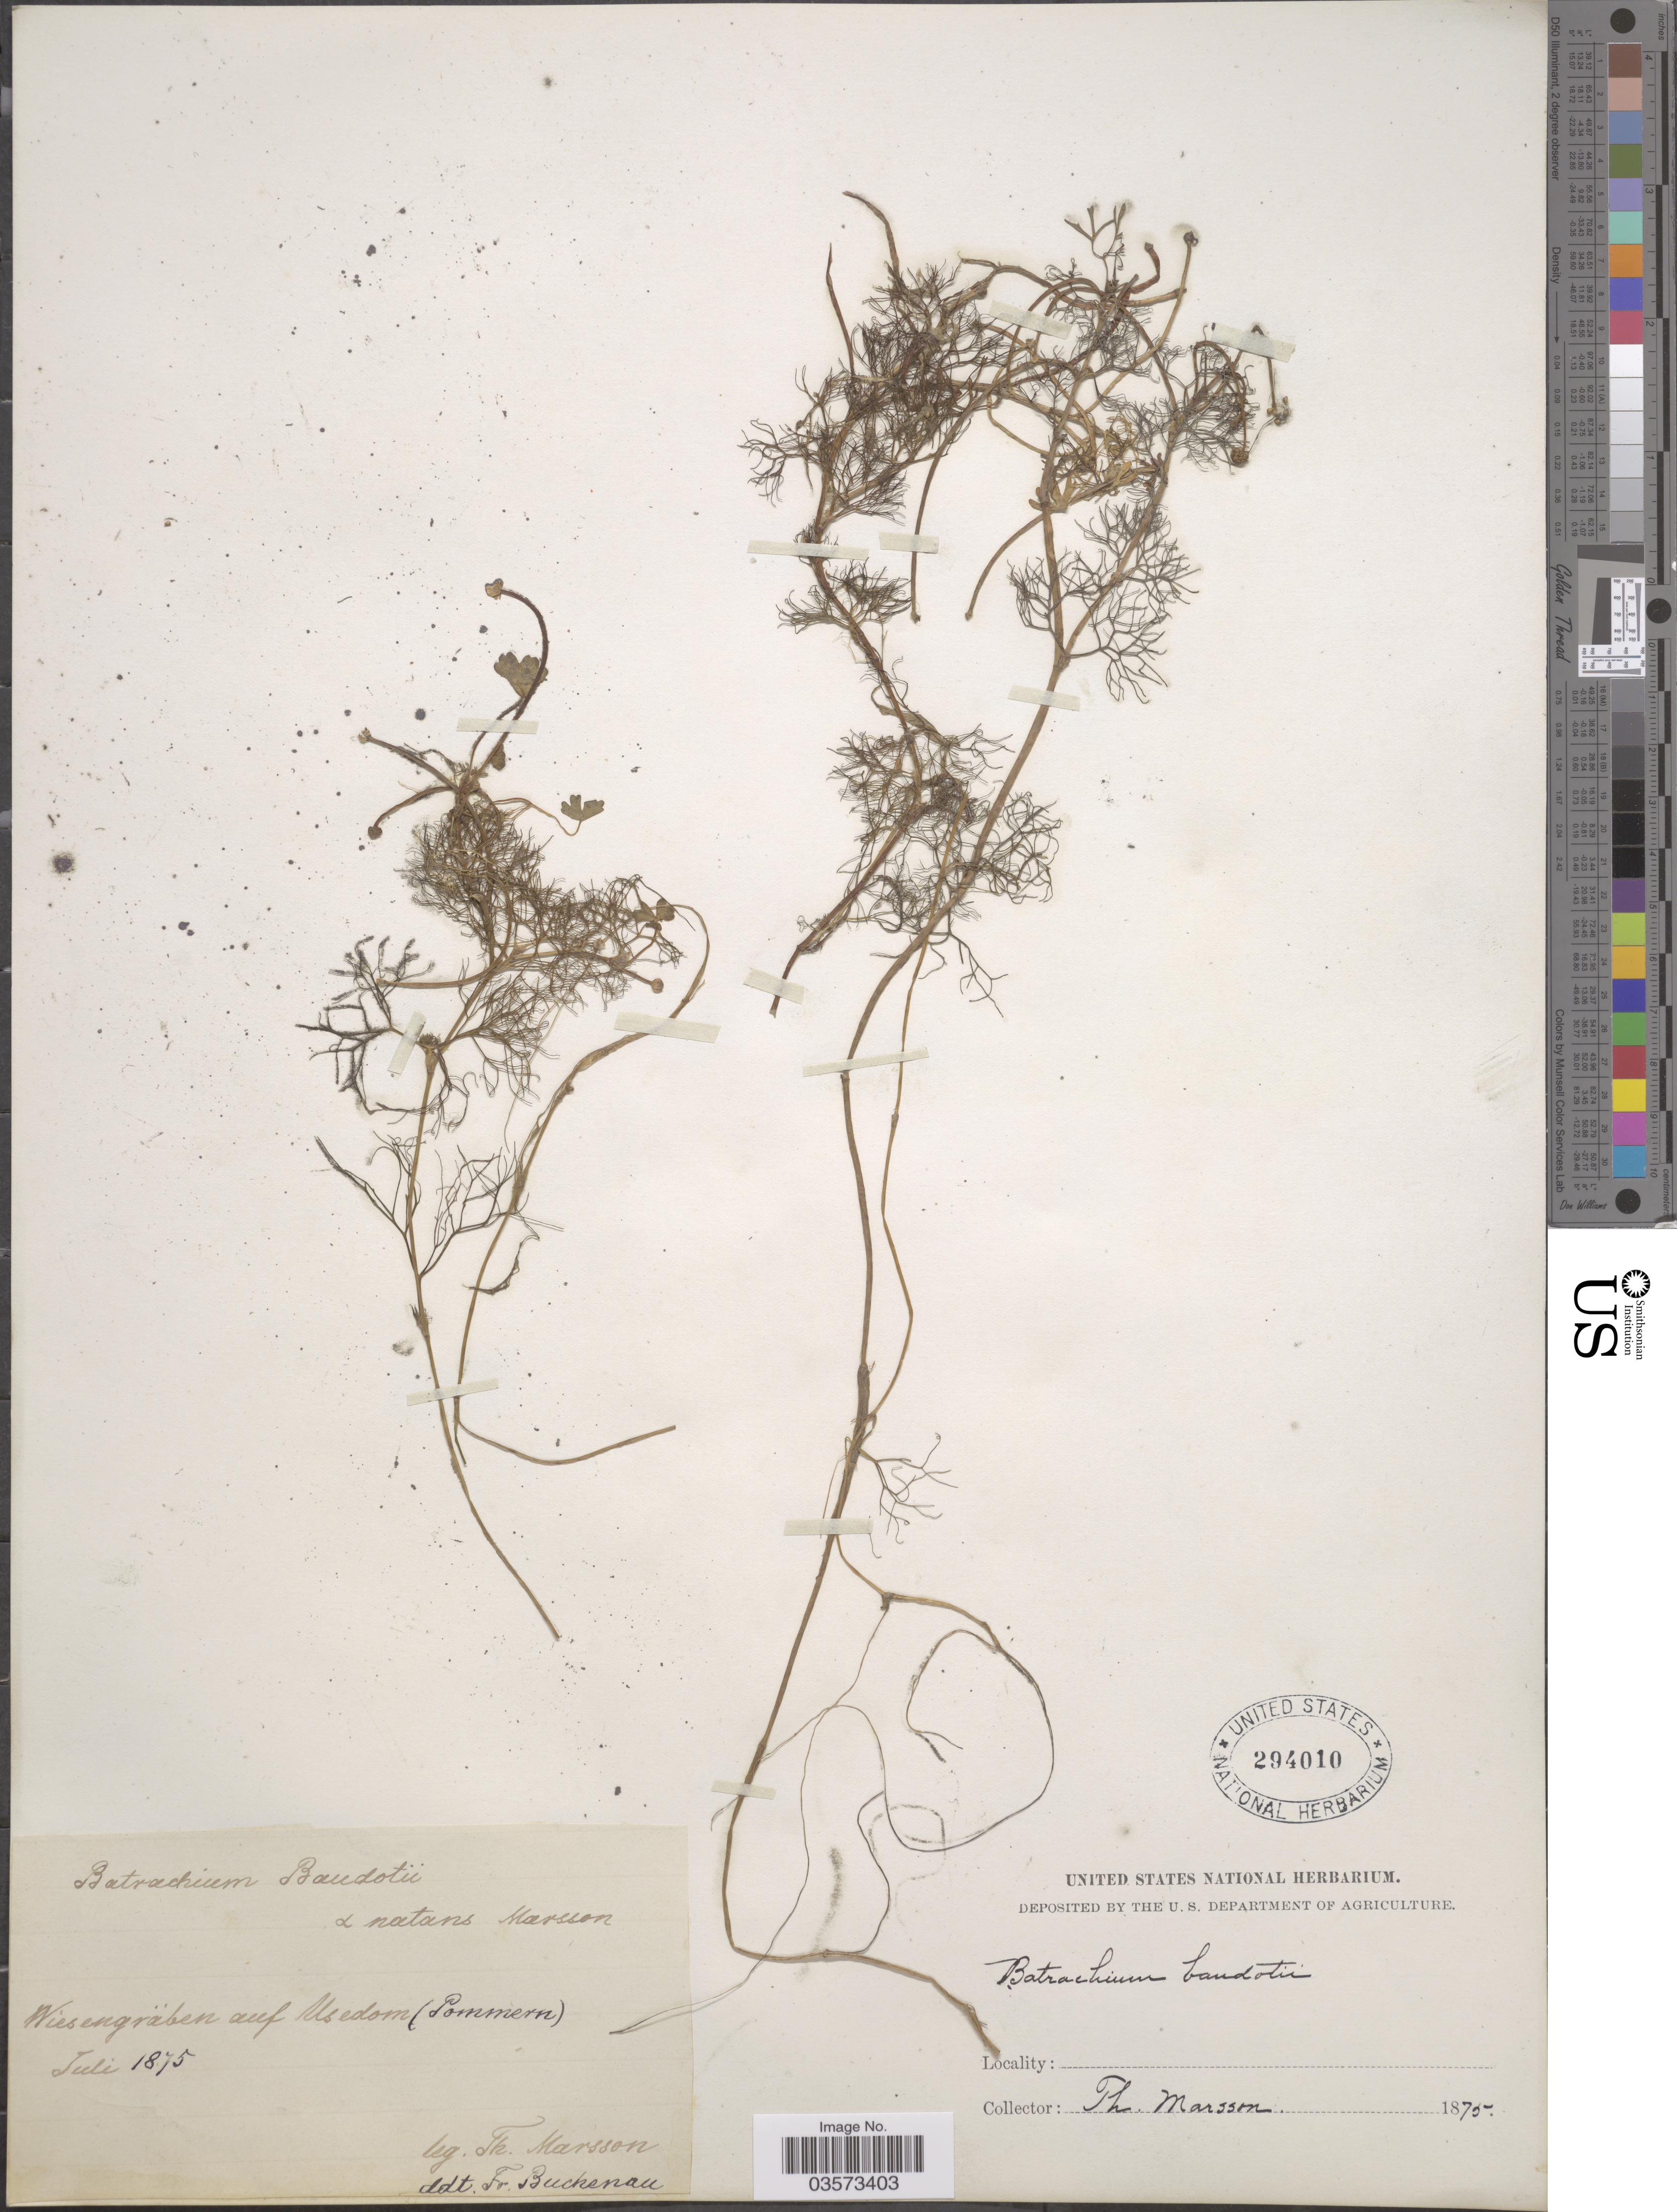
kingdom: Plantae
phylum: Tracheophyta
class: Magnoliopsida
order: Ranunculales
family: Ranunculaceae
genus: Ranunculus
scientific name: Ranunculus baudotii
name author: Godr.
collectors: T. F. Marsson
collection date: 1875-07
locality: Wiesengräben auf Usedom (Pommern).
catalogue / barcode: US 294010